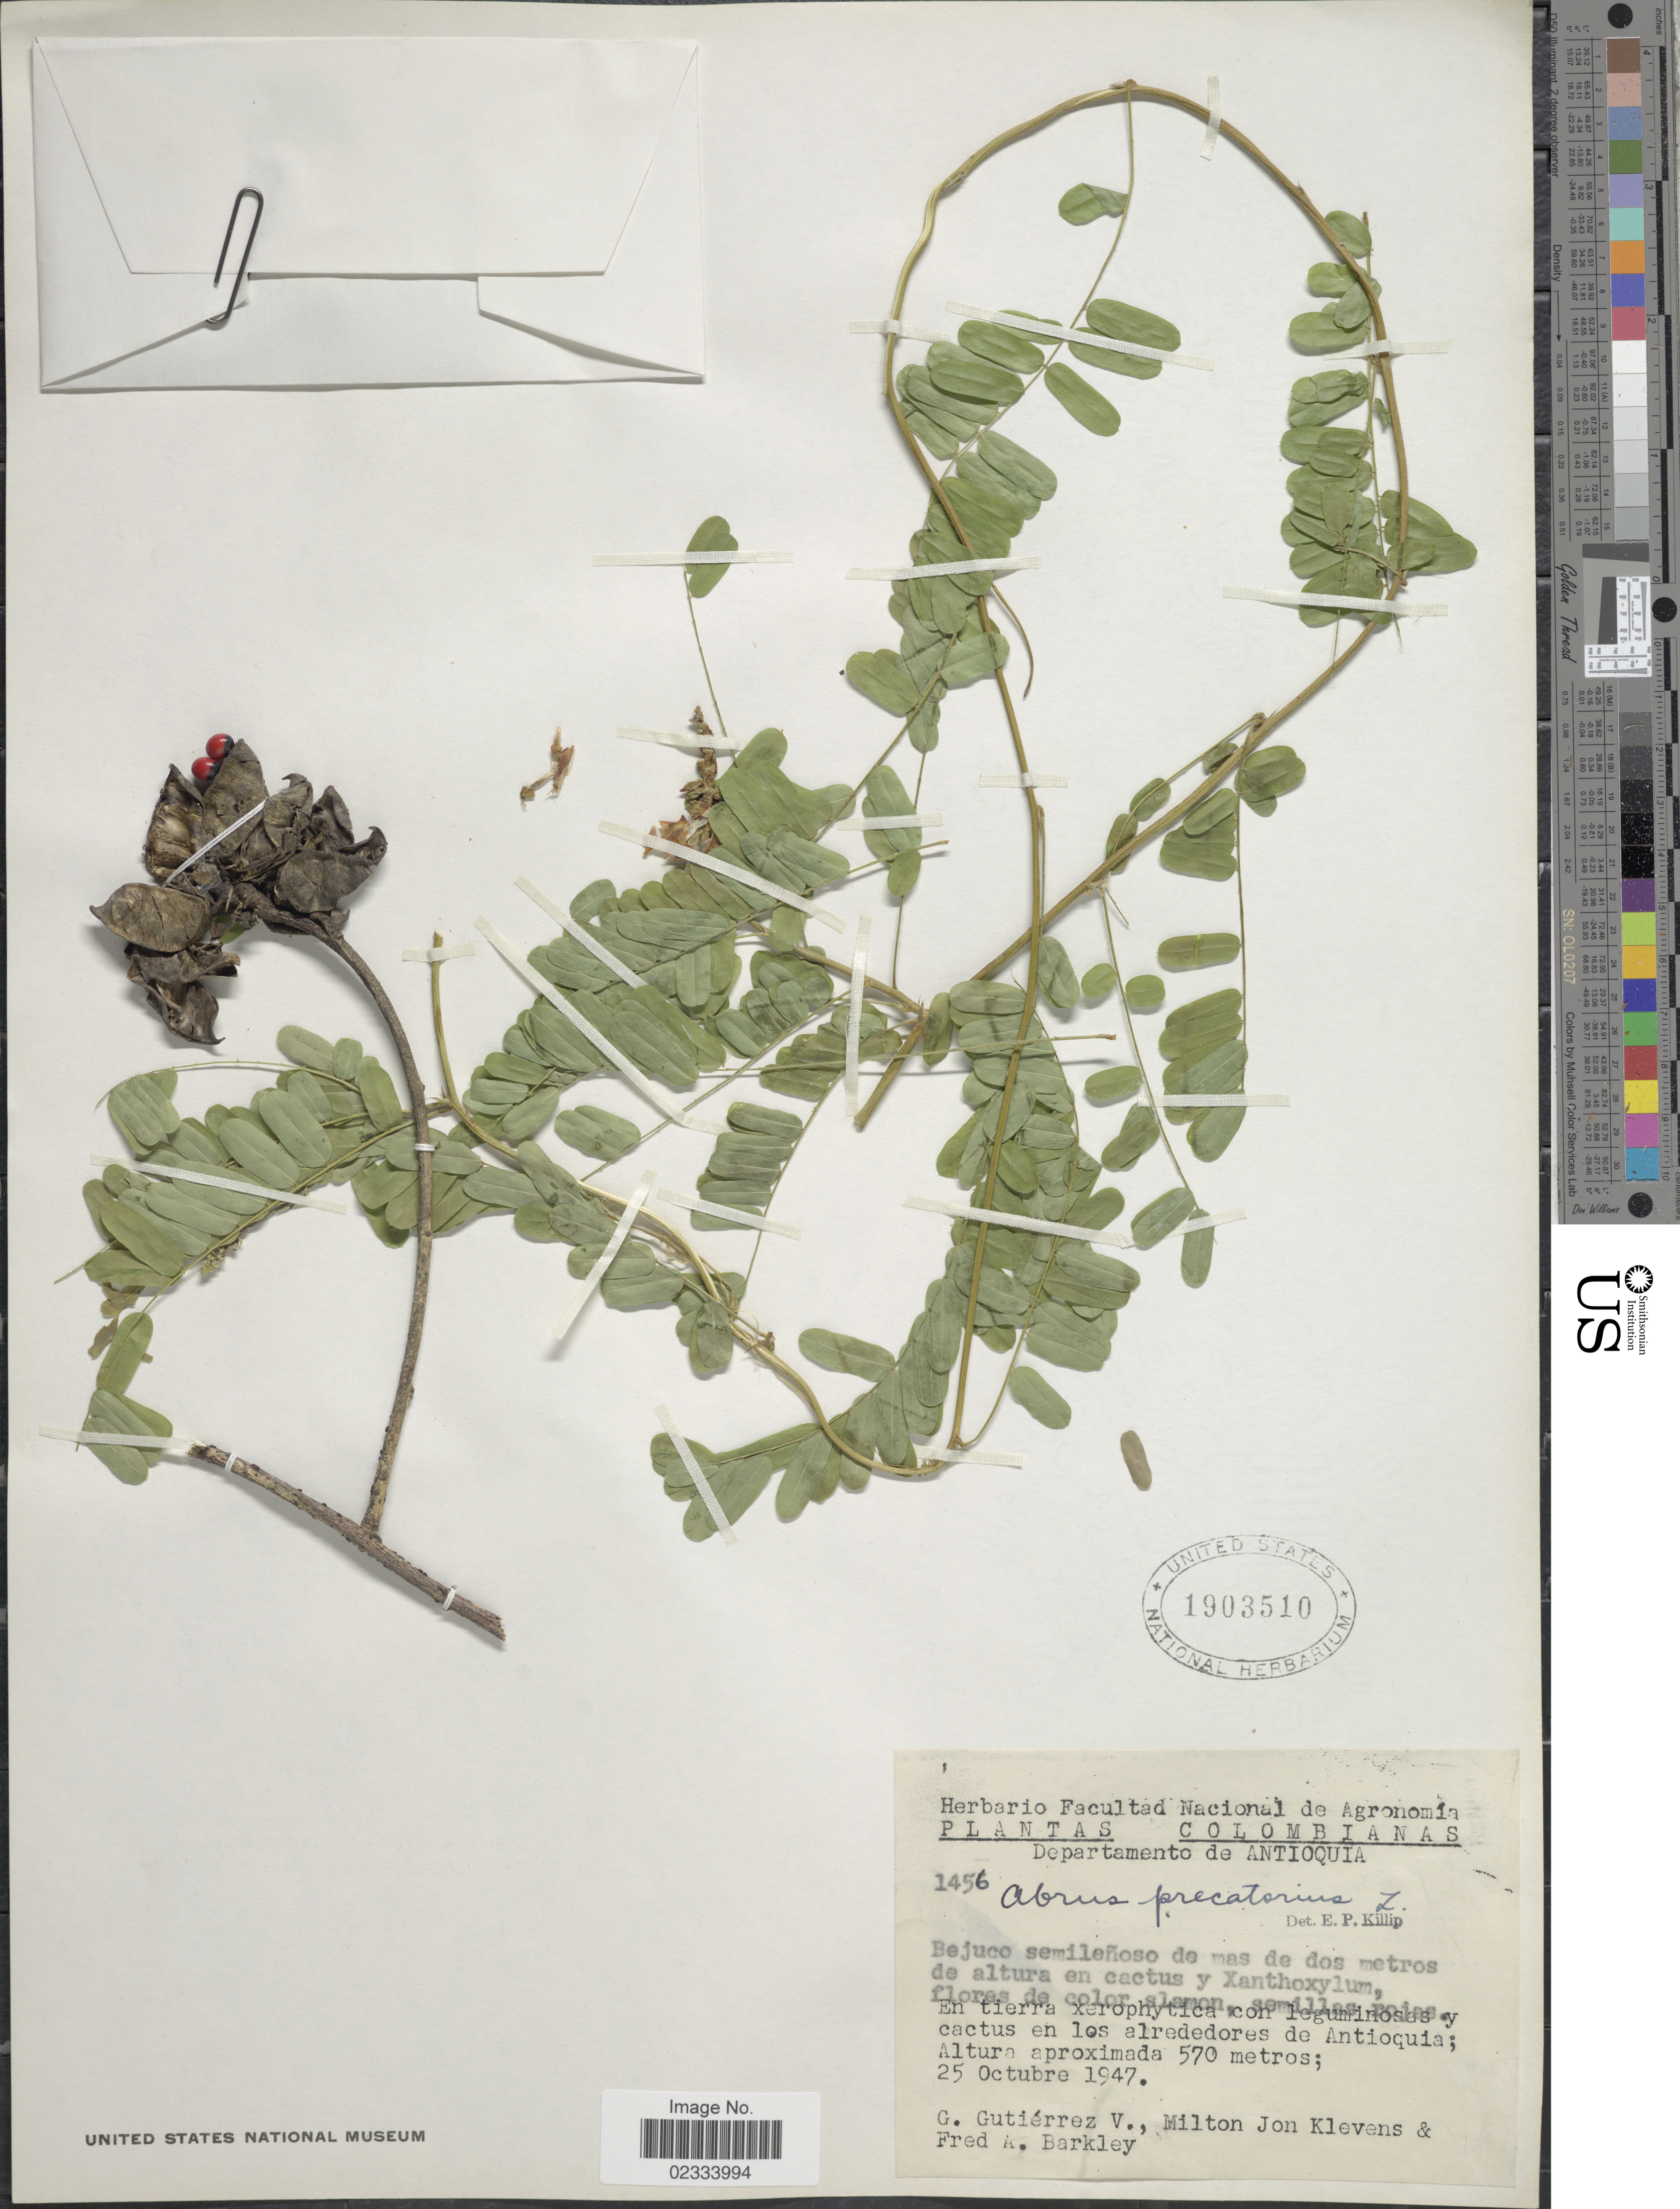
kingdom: Plantae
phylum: Tracheophyta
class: Magnoliopsida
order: Fabales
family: Fabaceae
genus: Abrus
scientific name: Abrus precatorius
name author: L.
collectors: G. Gutiérrez V., J. Klevens & F. A. Barkley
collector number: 1456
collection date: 1947-10-25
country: Colombia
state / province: Antioquia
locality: Los alrededores de Antioquia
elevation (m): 570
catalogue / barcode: US 1903510